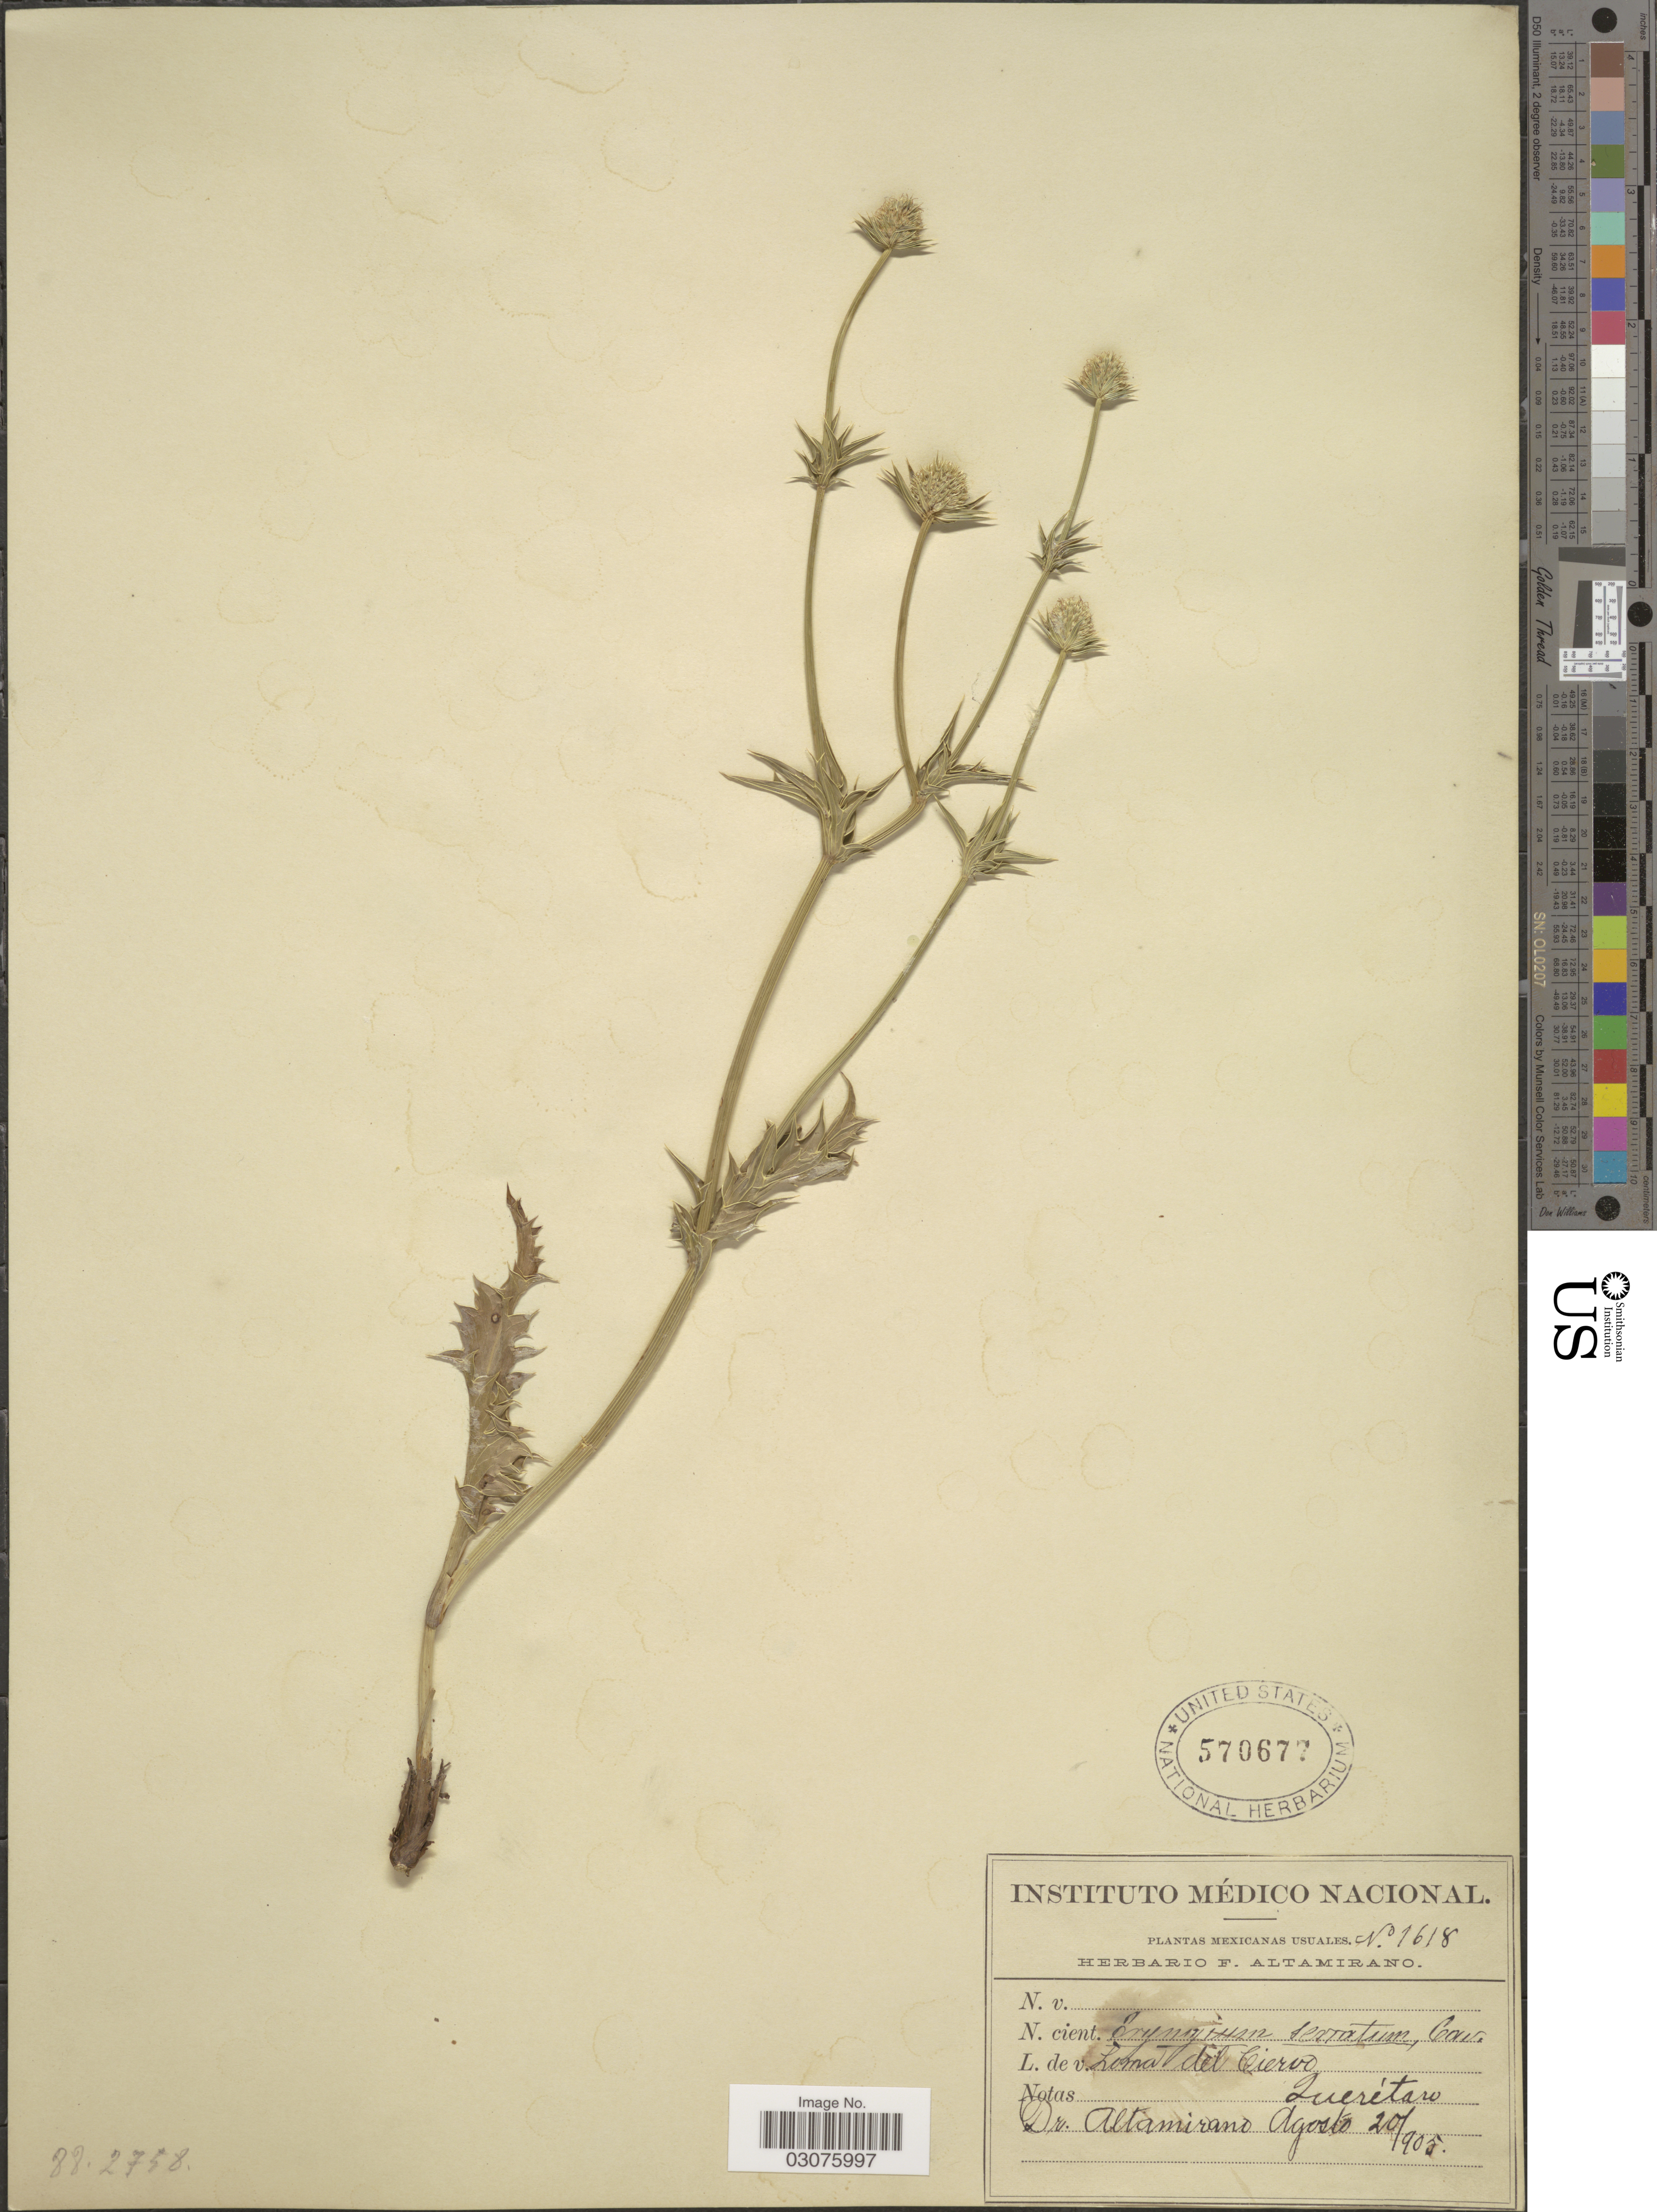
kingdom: Plantae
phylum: Tracheophyta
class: Magnoliopsida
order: Apiales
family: Apiaceae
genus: Eryngium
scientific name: Eryngium serratum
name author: Cav.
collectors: F. Altamirano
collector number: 1618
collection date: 1905-08-20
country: Mexico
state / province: Querétaro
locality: Loma del Ciervo, Querétaro.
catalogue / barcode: US 570677